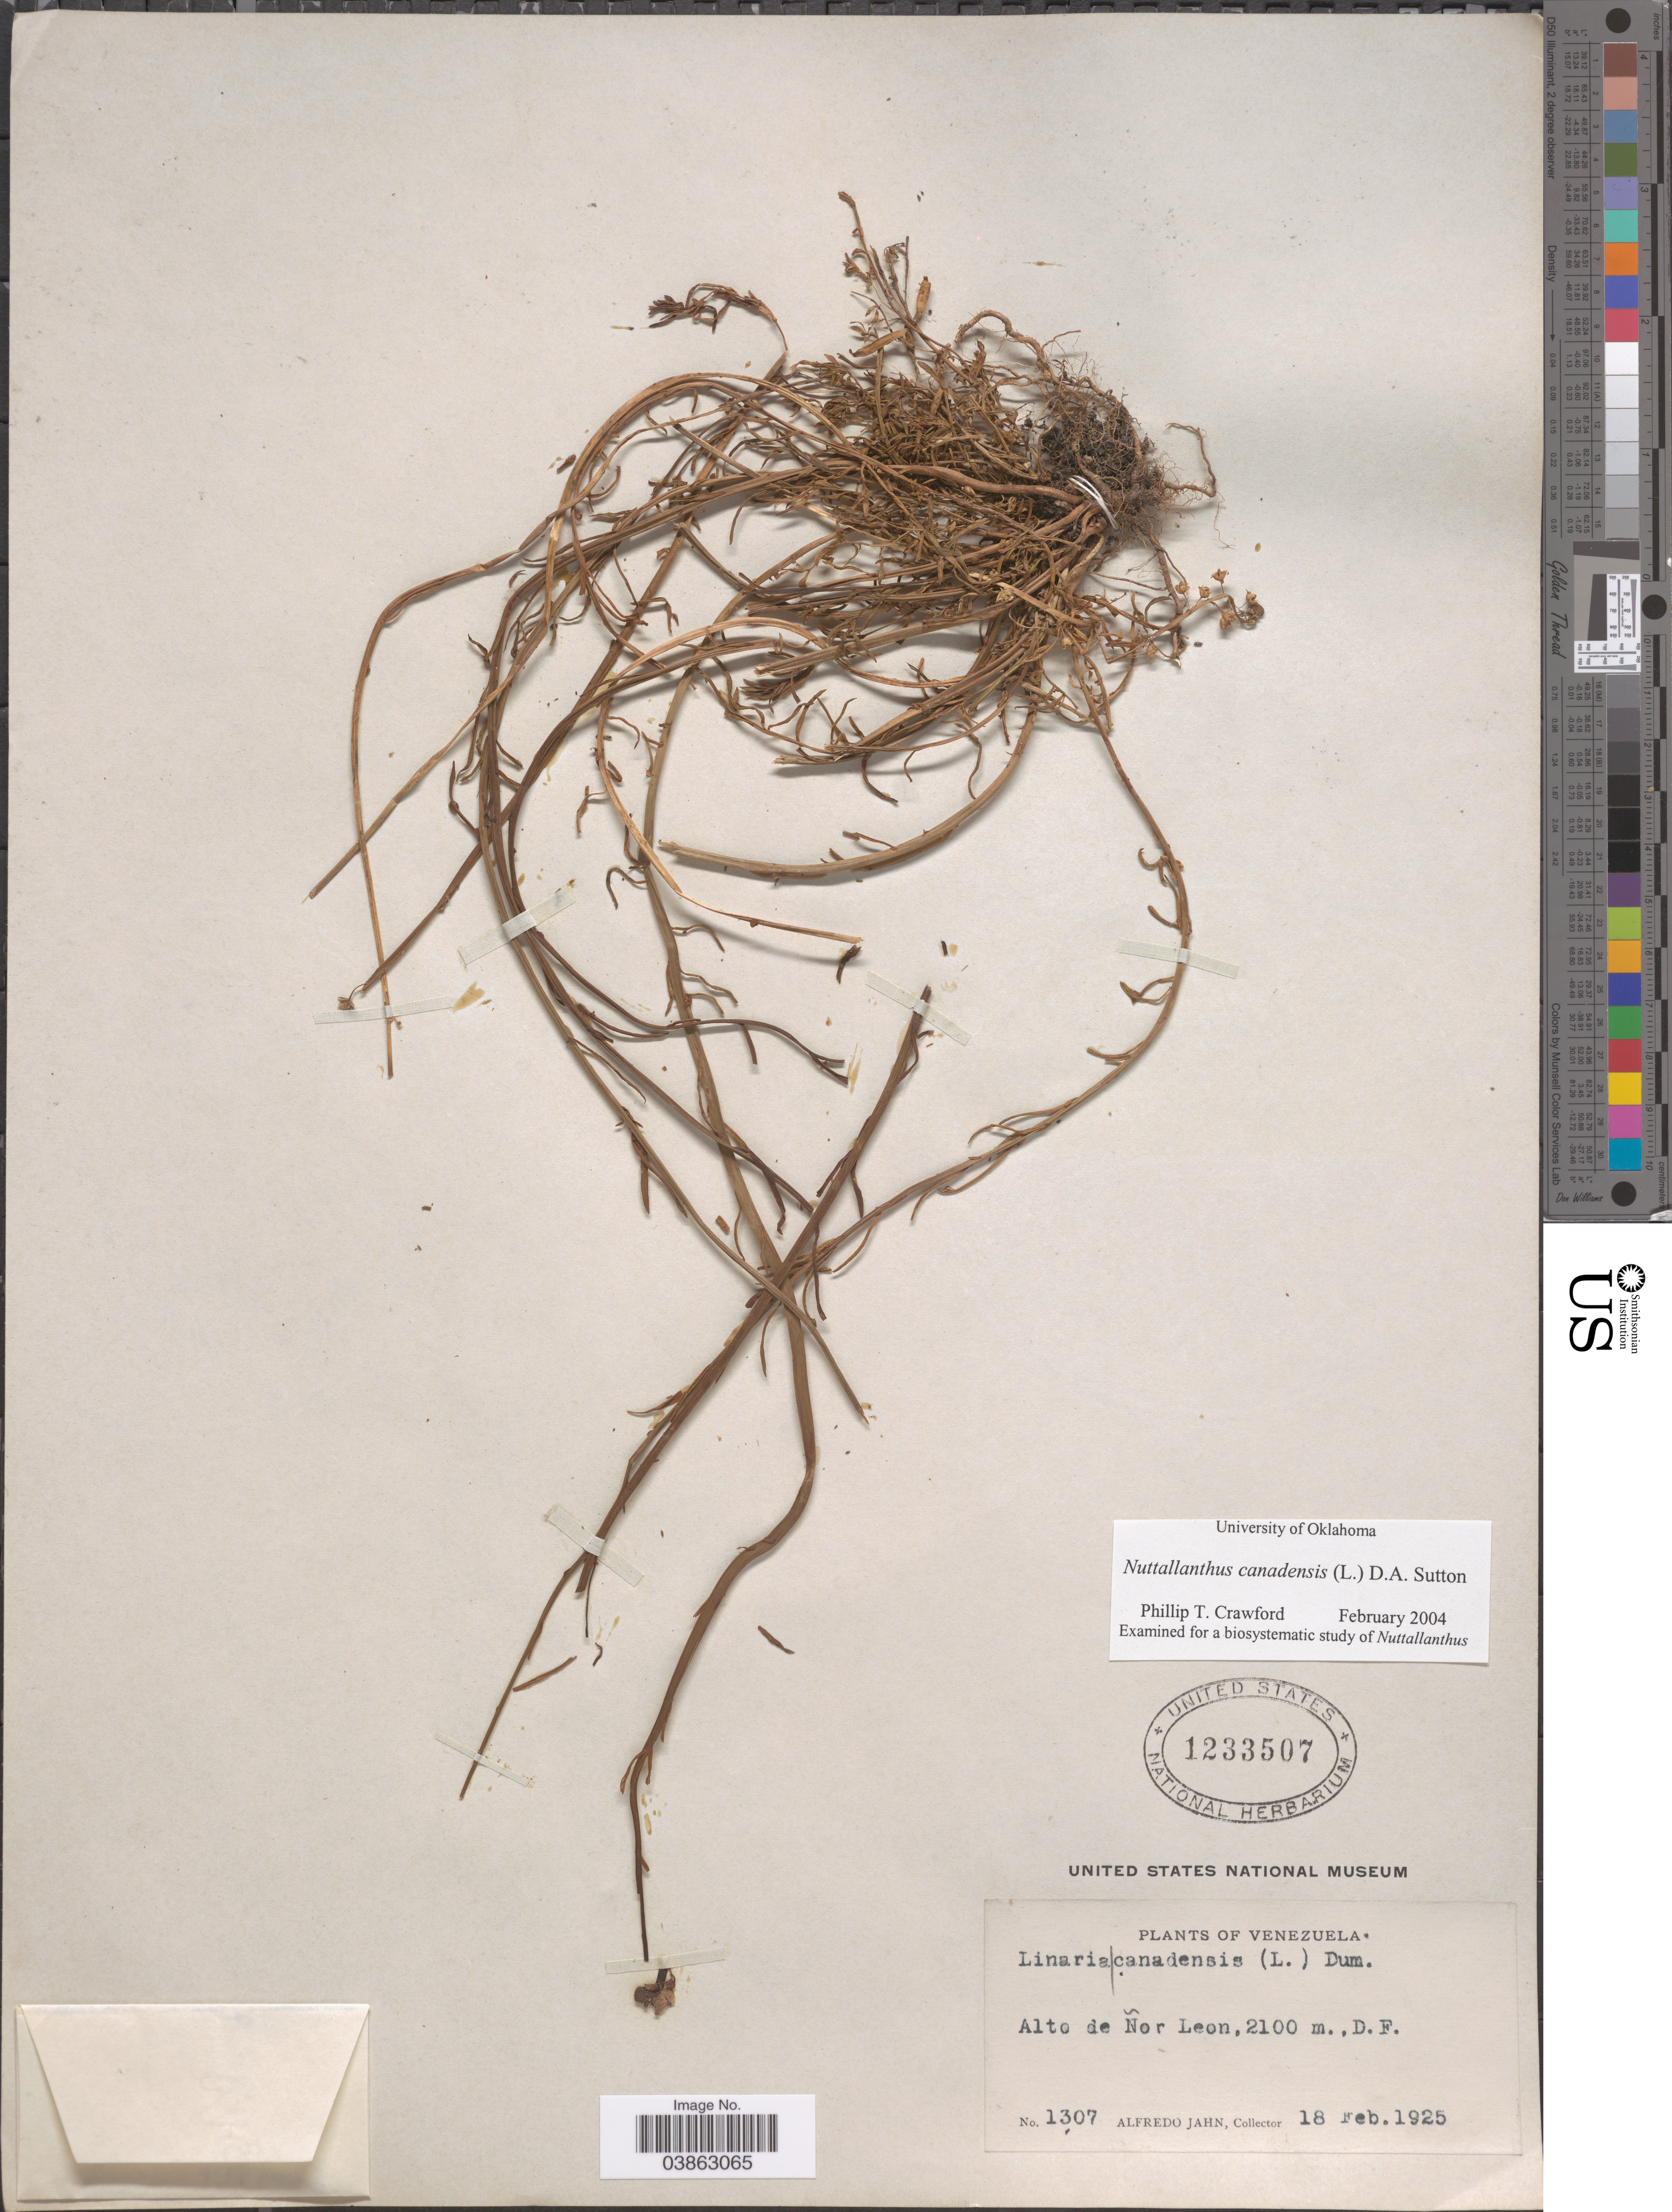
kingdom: Plantae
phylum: Tracheophyta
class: Magnoliopsida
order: Lamiales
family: Plantaginaceae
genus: Linaria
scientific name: Linaria canadensis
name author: (L.) Dum. Cours.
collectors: A. Jahn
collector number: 1307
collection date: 1925-02-18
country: Venezuela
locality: Alto de Ñor Leon, D. F.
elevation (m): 2100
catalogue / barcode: US 1233507